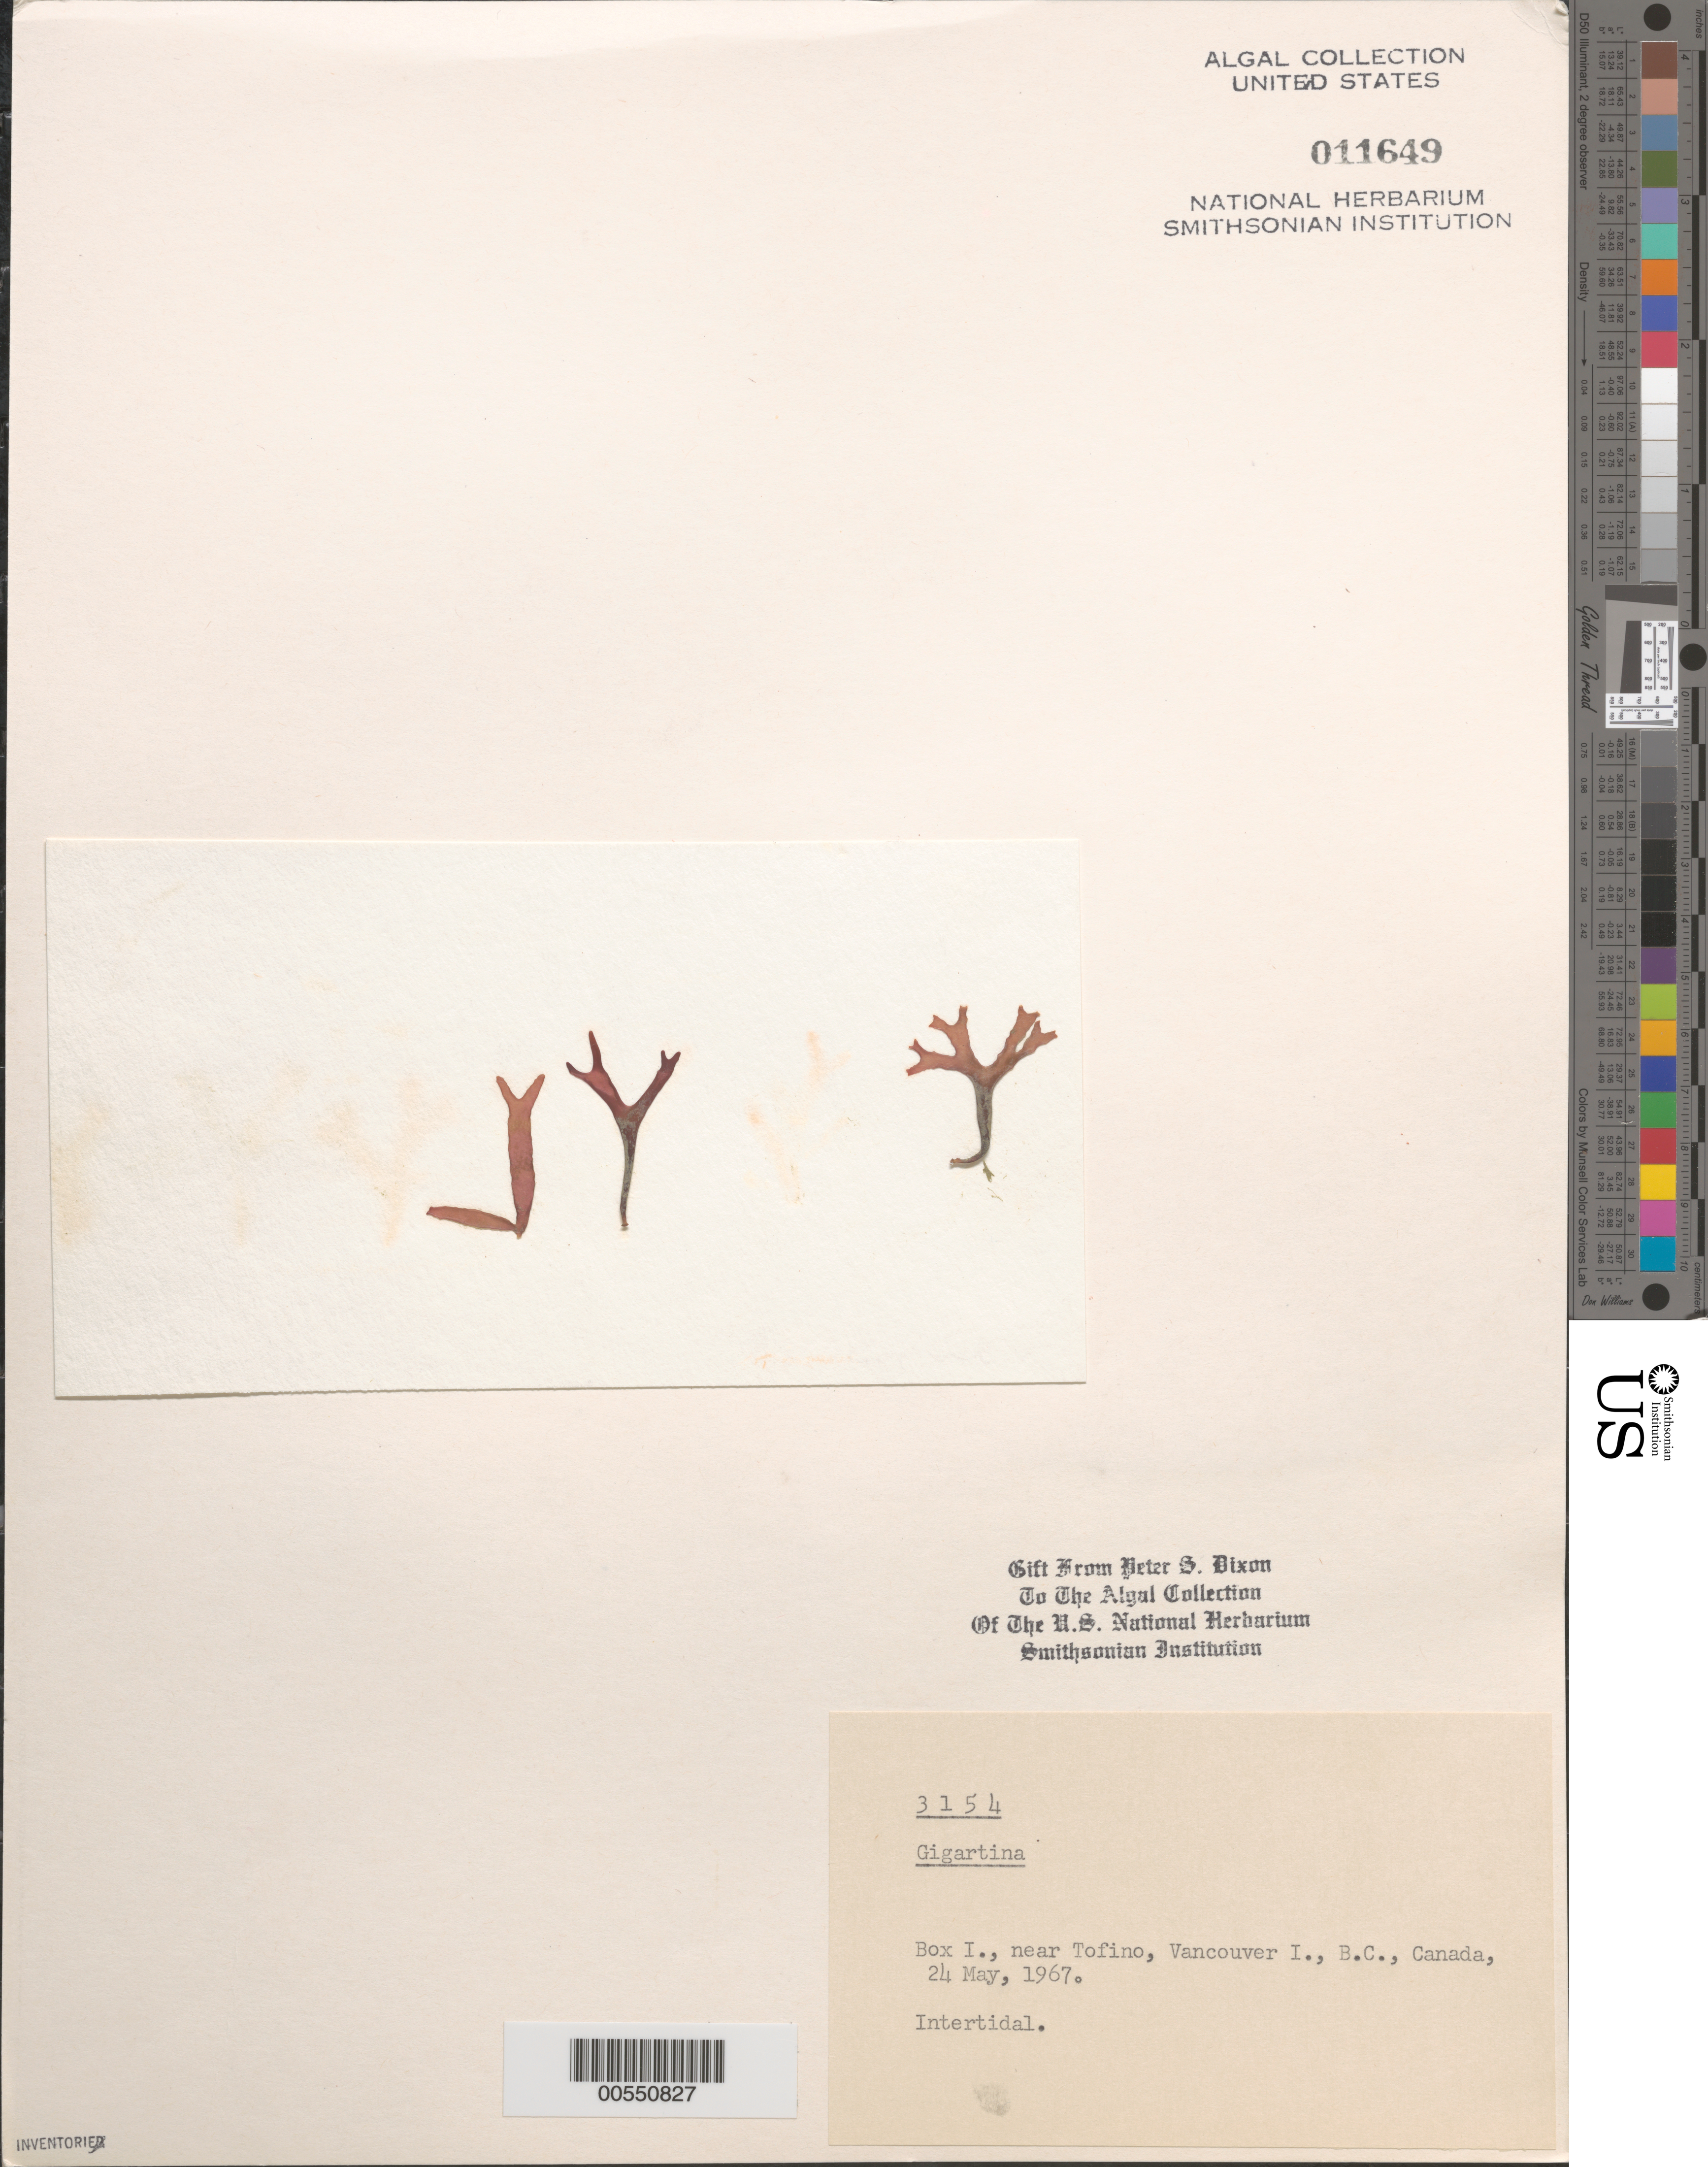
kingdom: Plantae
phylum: Rhodophyta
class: Florideophyceae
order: Gigartinales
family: Gigartinaceae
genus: Gigartina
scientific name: Gigartina sp.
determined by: Dixon, P. S.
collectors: P. S. Dixon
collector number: PSD 3154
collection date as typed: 24 May 1967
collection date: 1967-05-24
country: Canada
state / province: British Columbia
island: Box Island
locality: Near Tofino, Vancouver Island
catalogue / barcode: US 11649